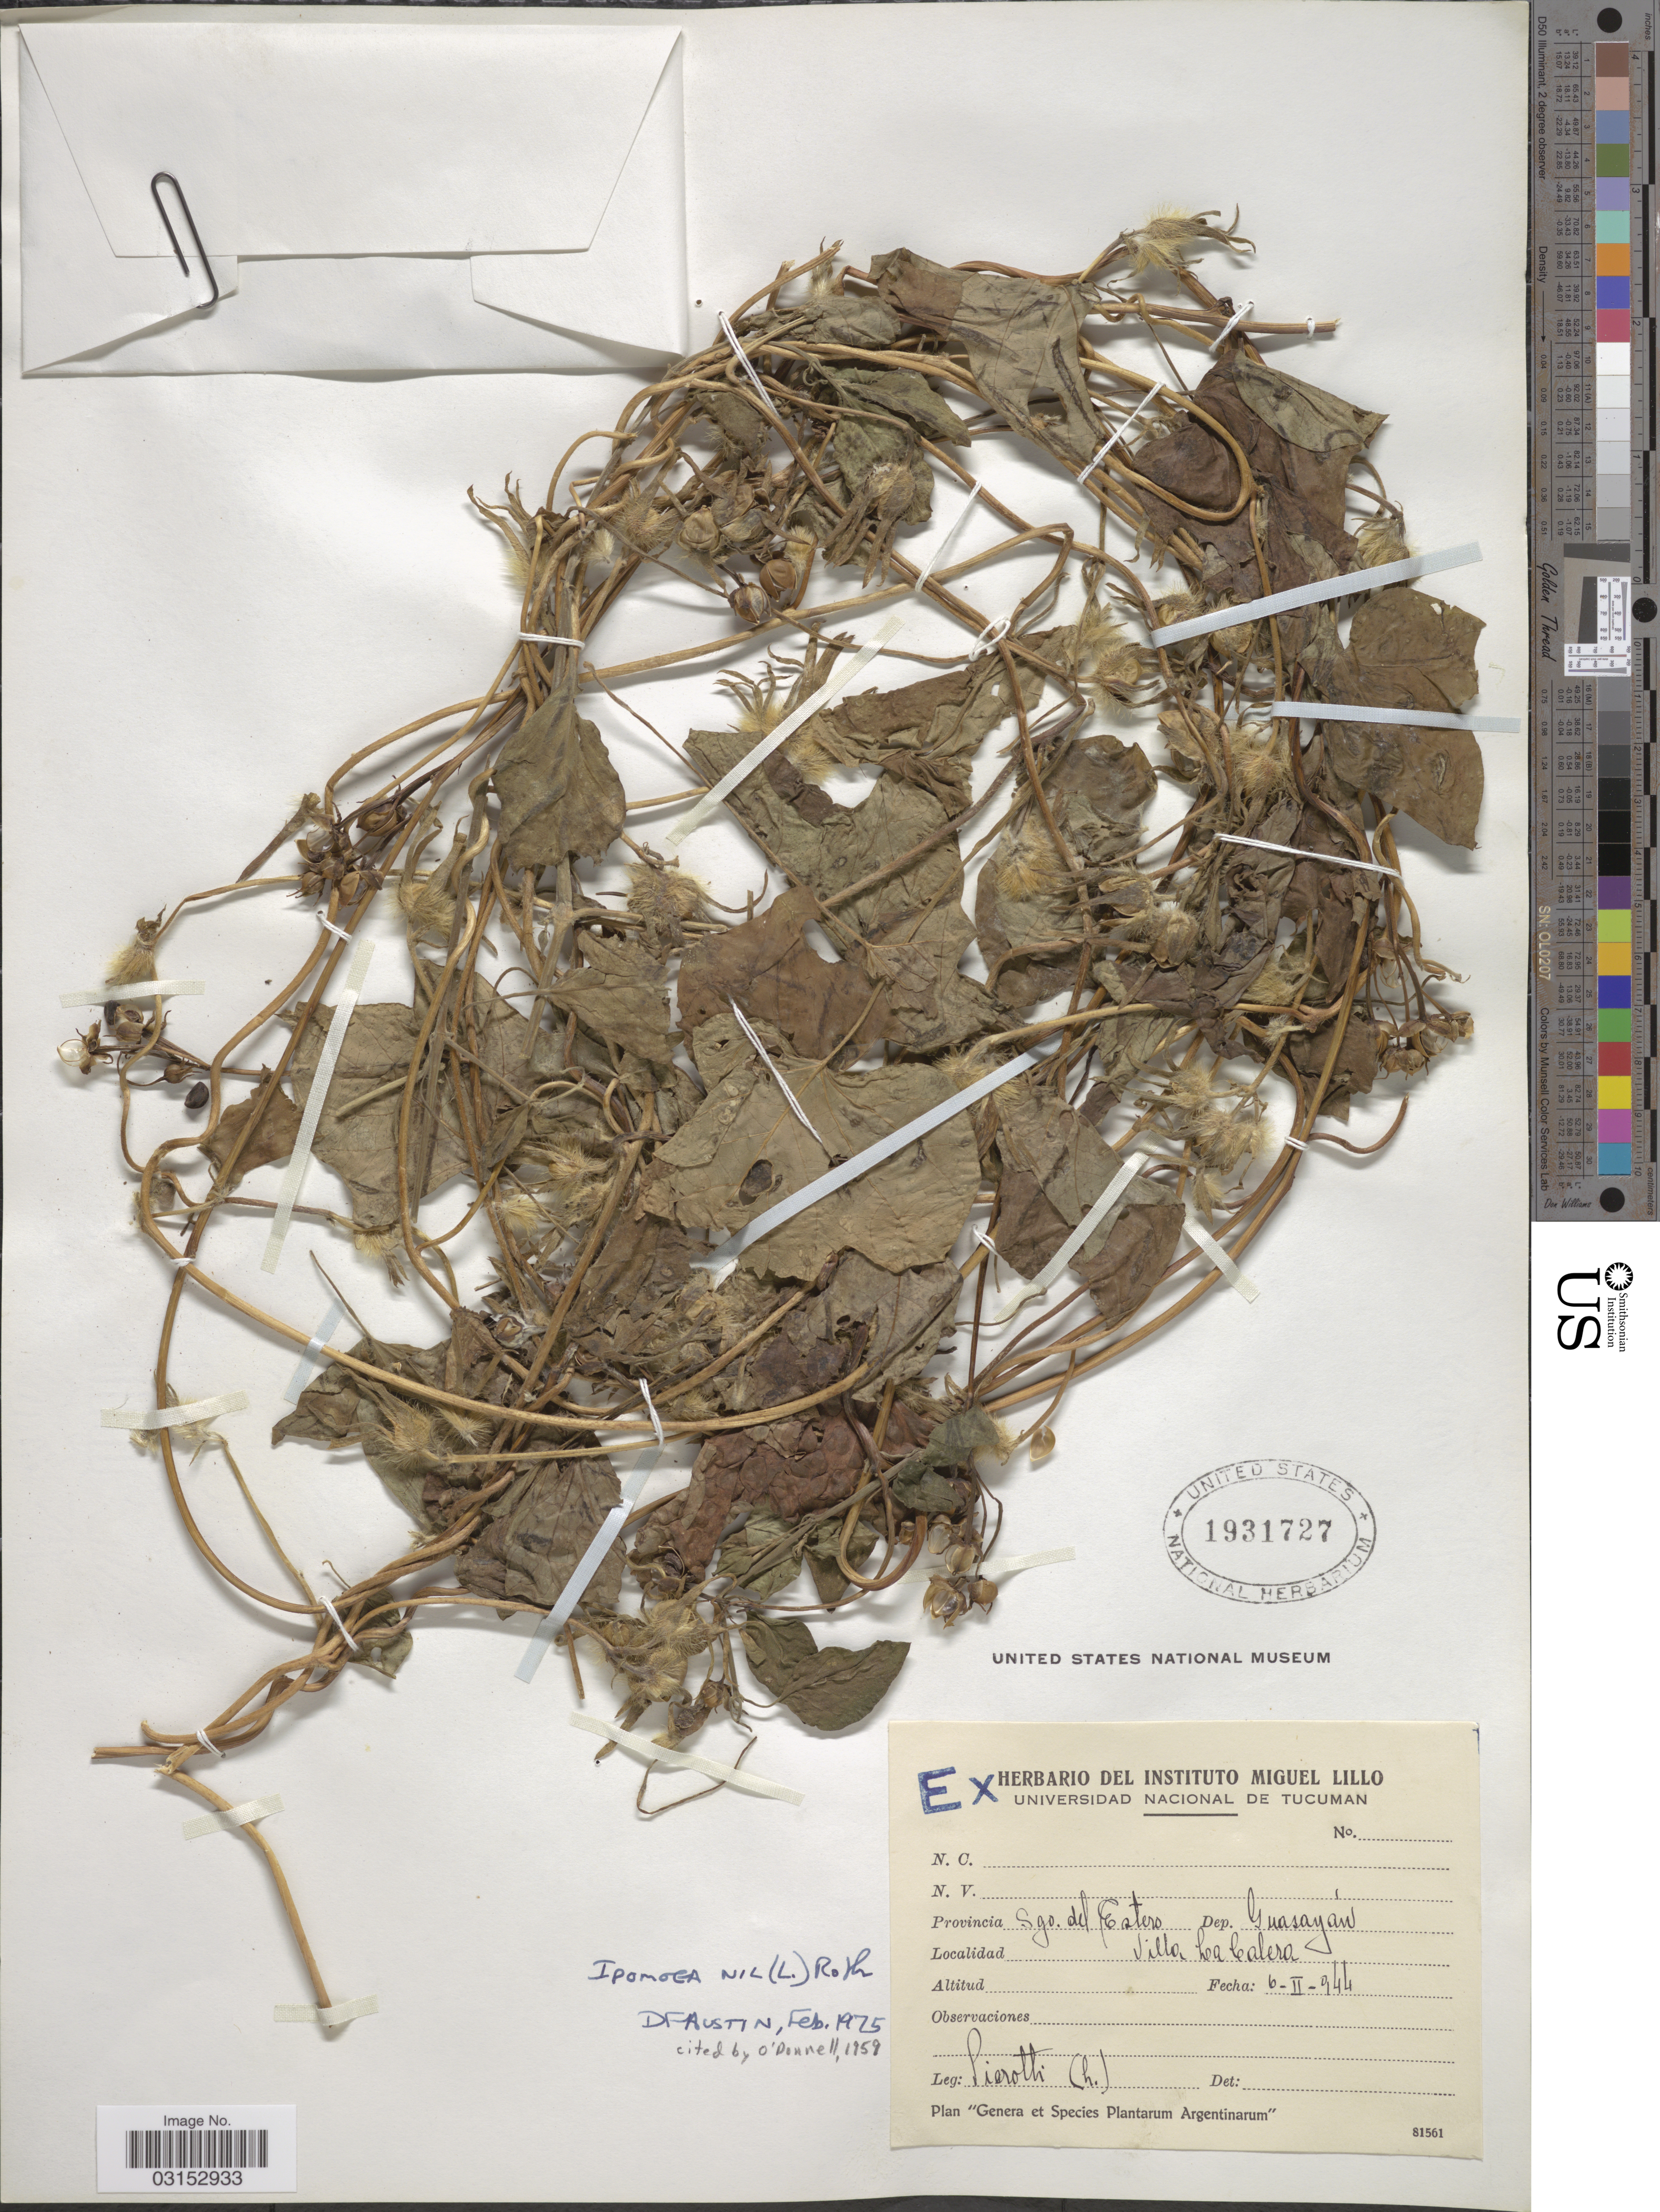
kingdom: Plantae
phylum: Tracheophyta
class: Magnoliopsida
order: Solanales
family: Convolvulaceae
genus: Ipomoea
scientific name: Ipomoea nil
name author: (L.) Roth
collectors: Pierotti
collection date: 1944-02-06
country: Argentina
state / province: Santiago del Estero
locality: Provincia Sgo. del Estero. Dep. Guasayán. Villa La Calera.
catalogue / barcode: US 1931727